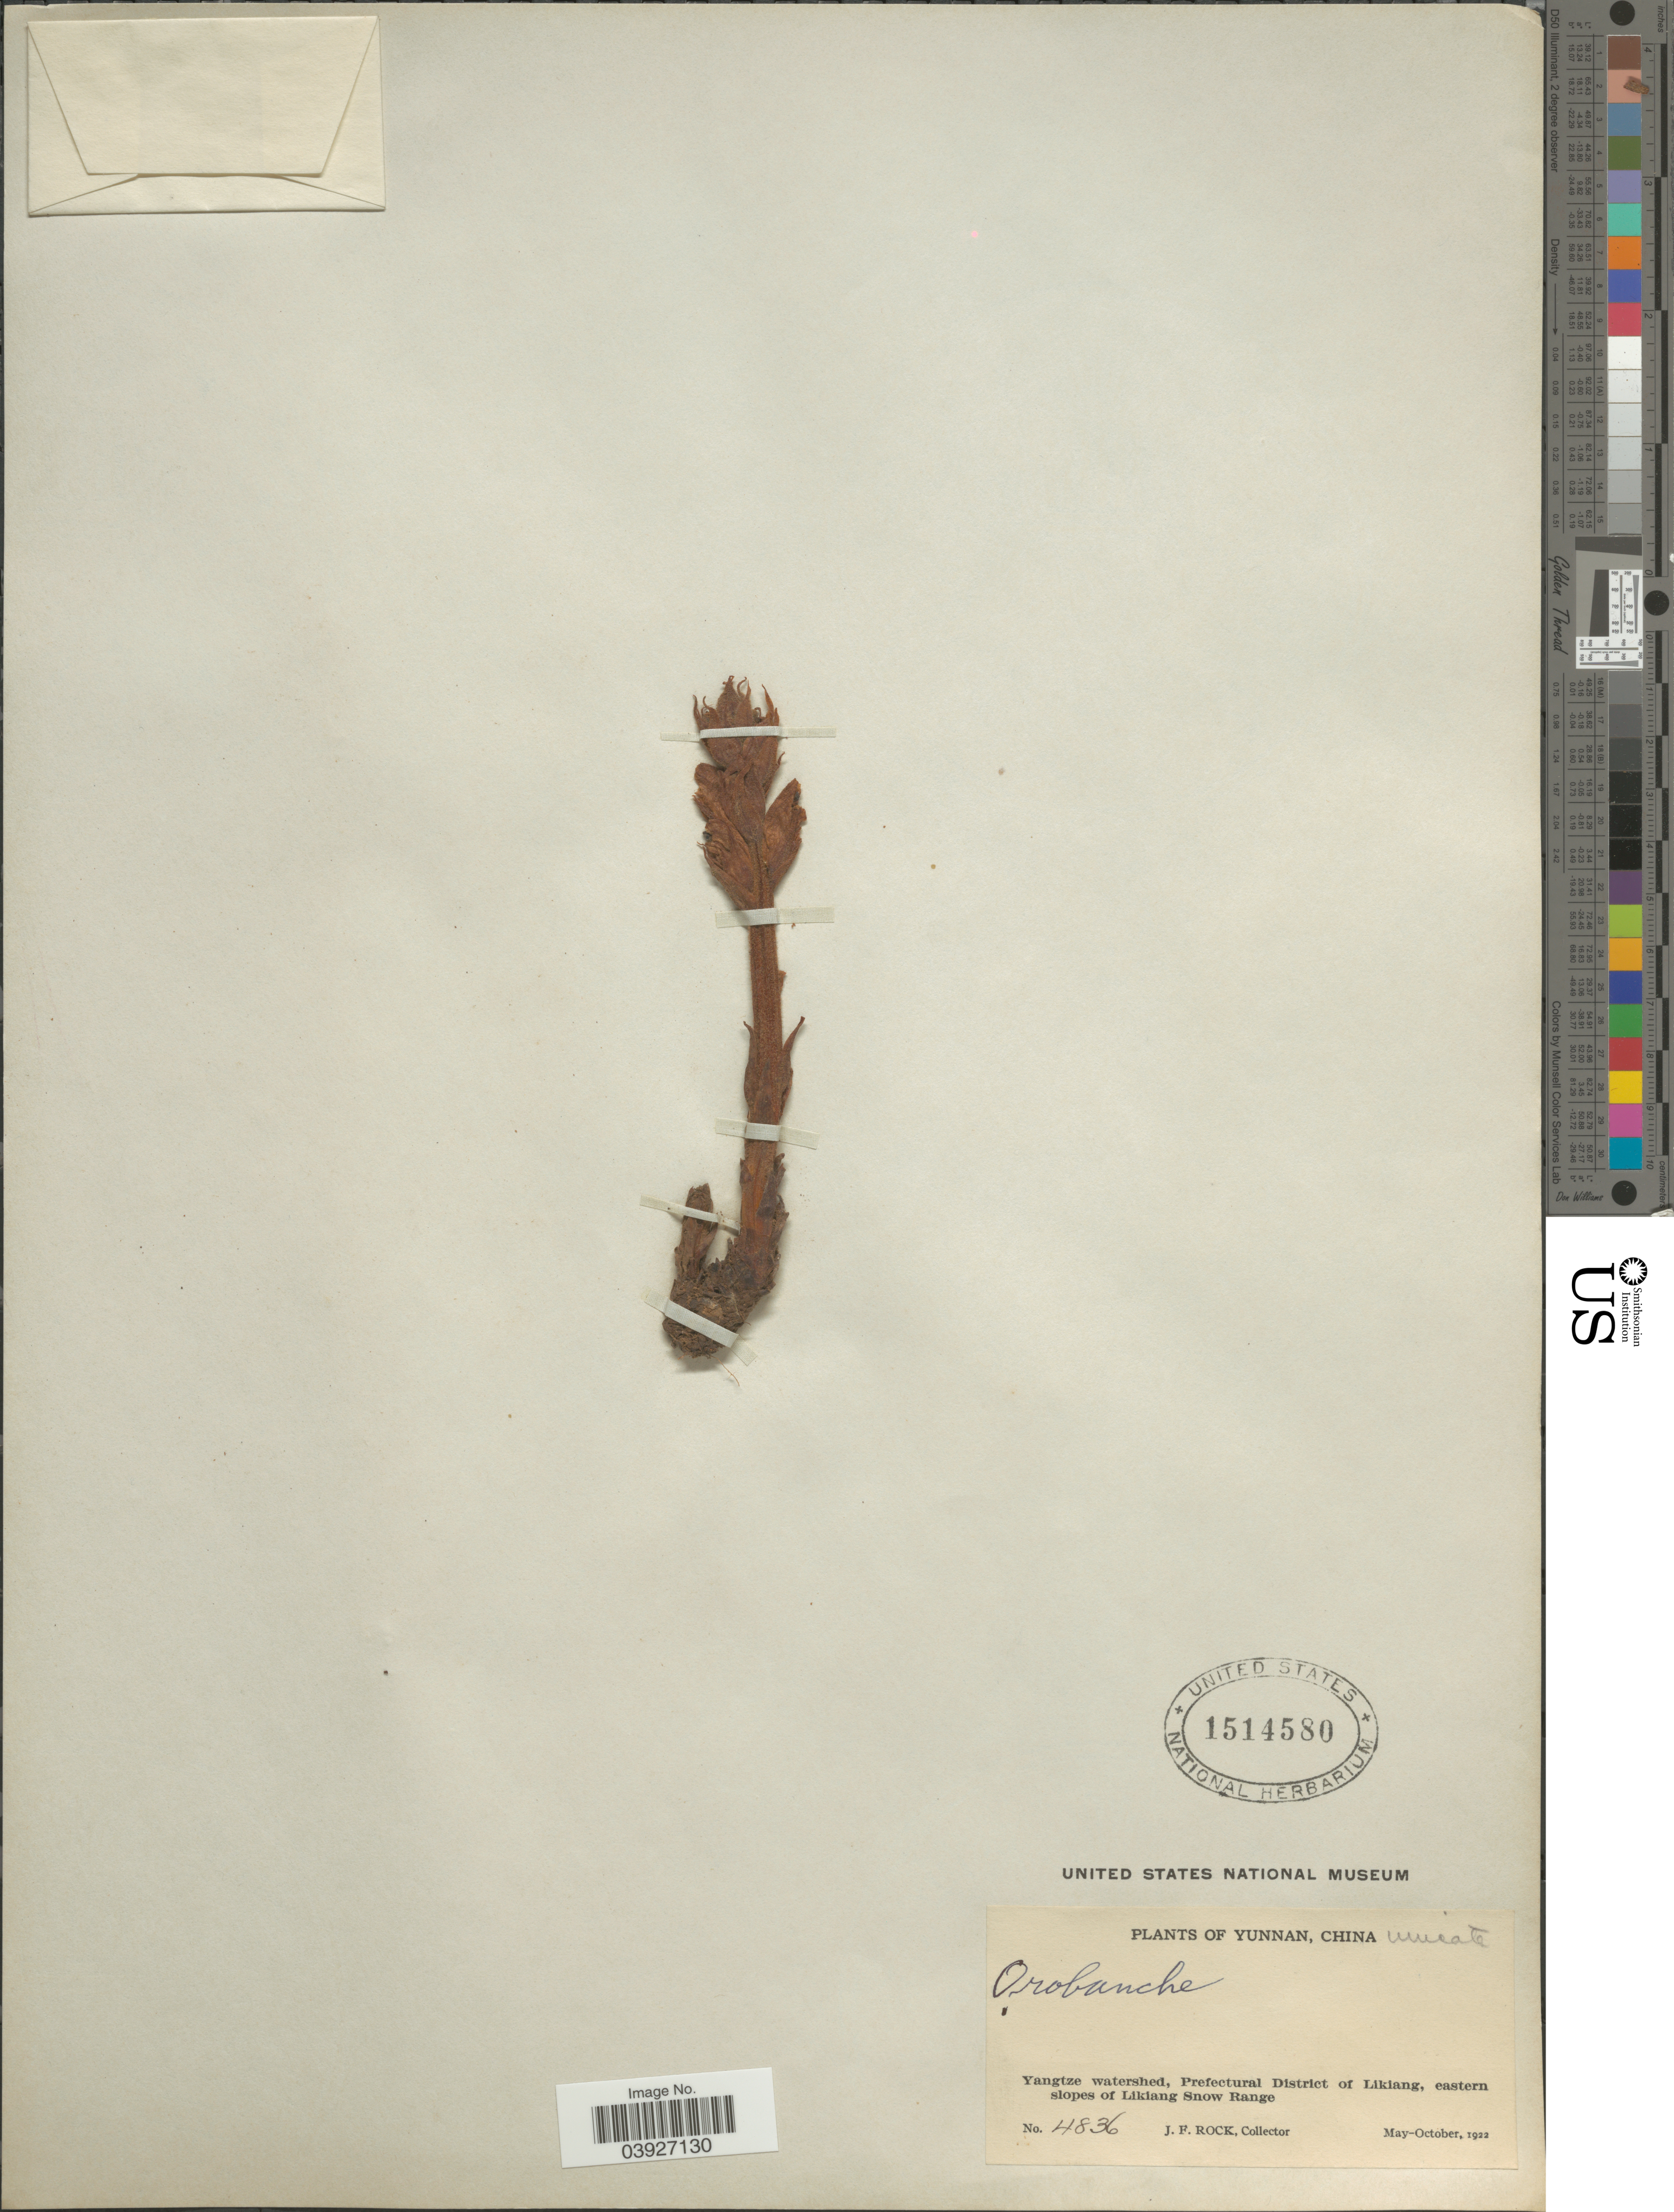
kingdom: Plantae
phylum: Tracheophyta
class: Magnoliopsida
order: Lamiales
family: Orobanchaceae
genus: Orobanche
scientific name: Orobanche sp.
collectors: J. Rock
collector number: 4836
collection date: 1922-05/1922-10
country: China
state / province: Yunnan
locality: Yangtze watershed, Prefectural District of Likiang, eastern slopes of Likiang Snow Range.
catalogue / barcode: US 1514580